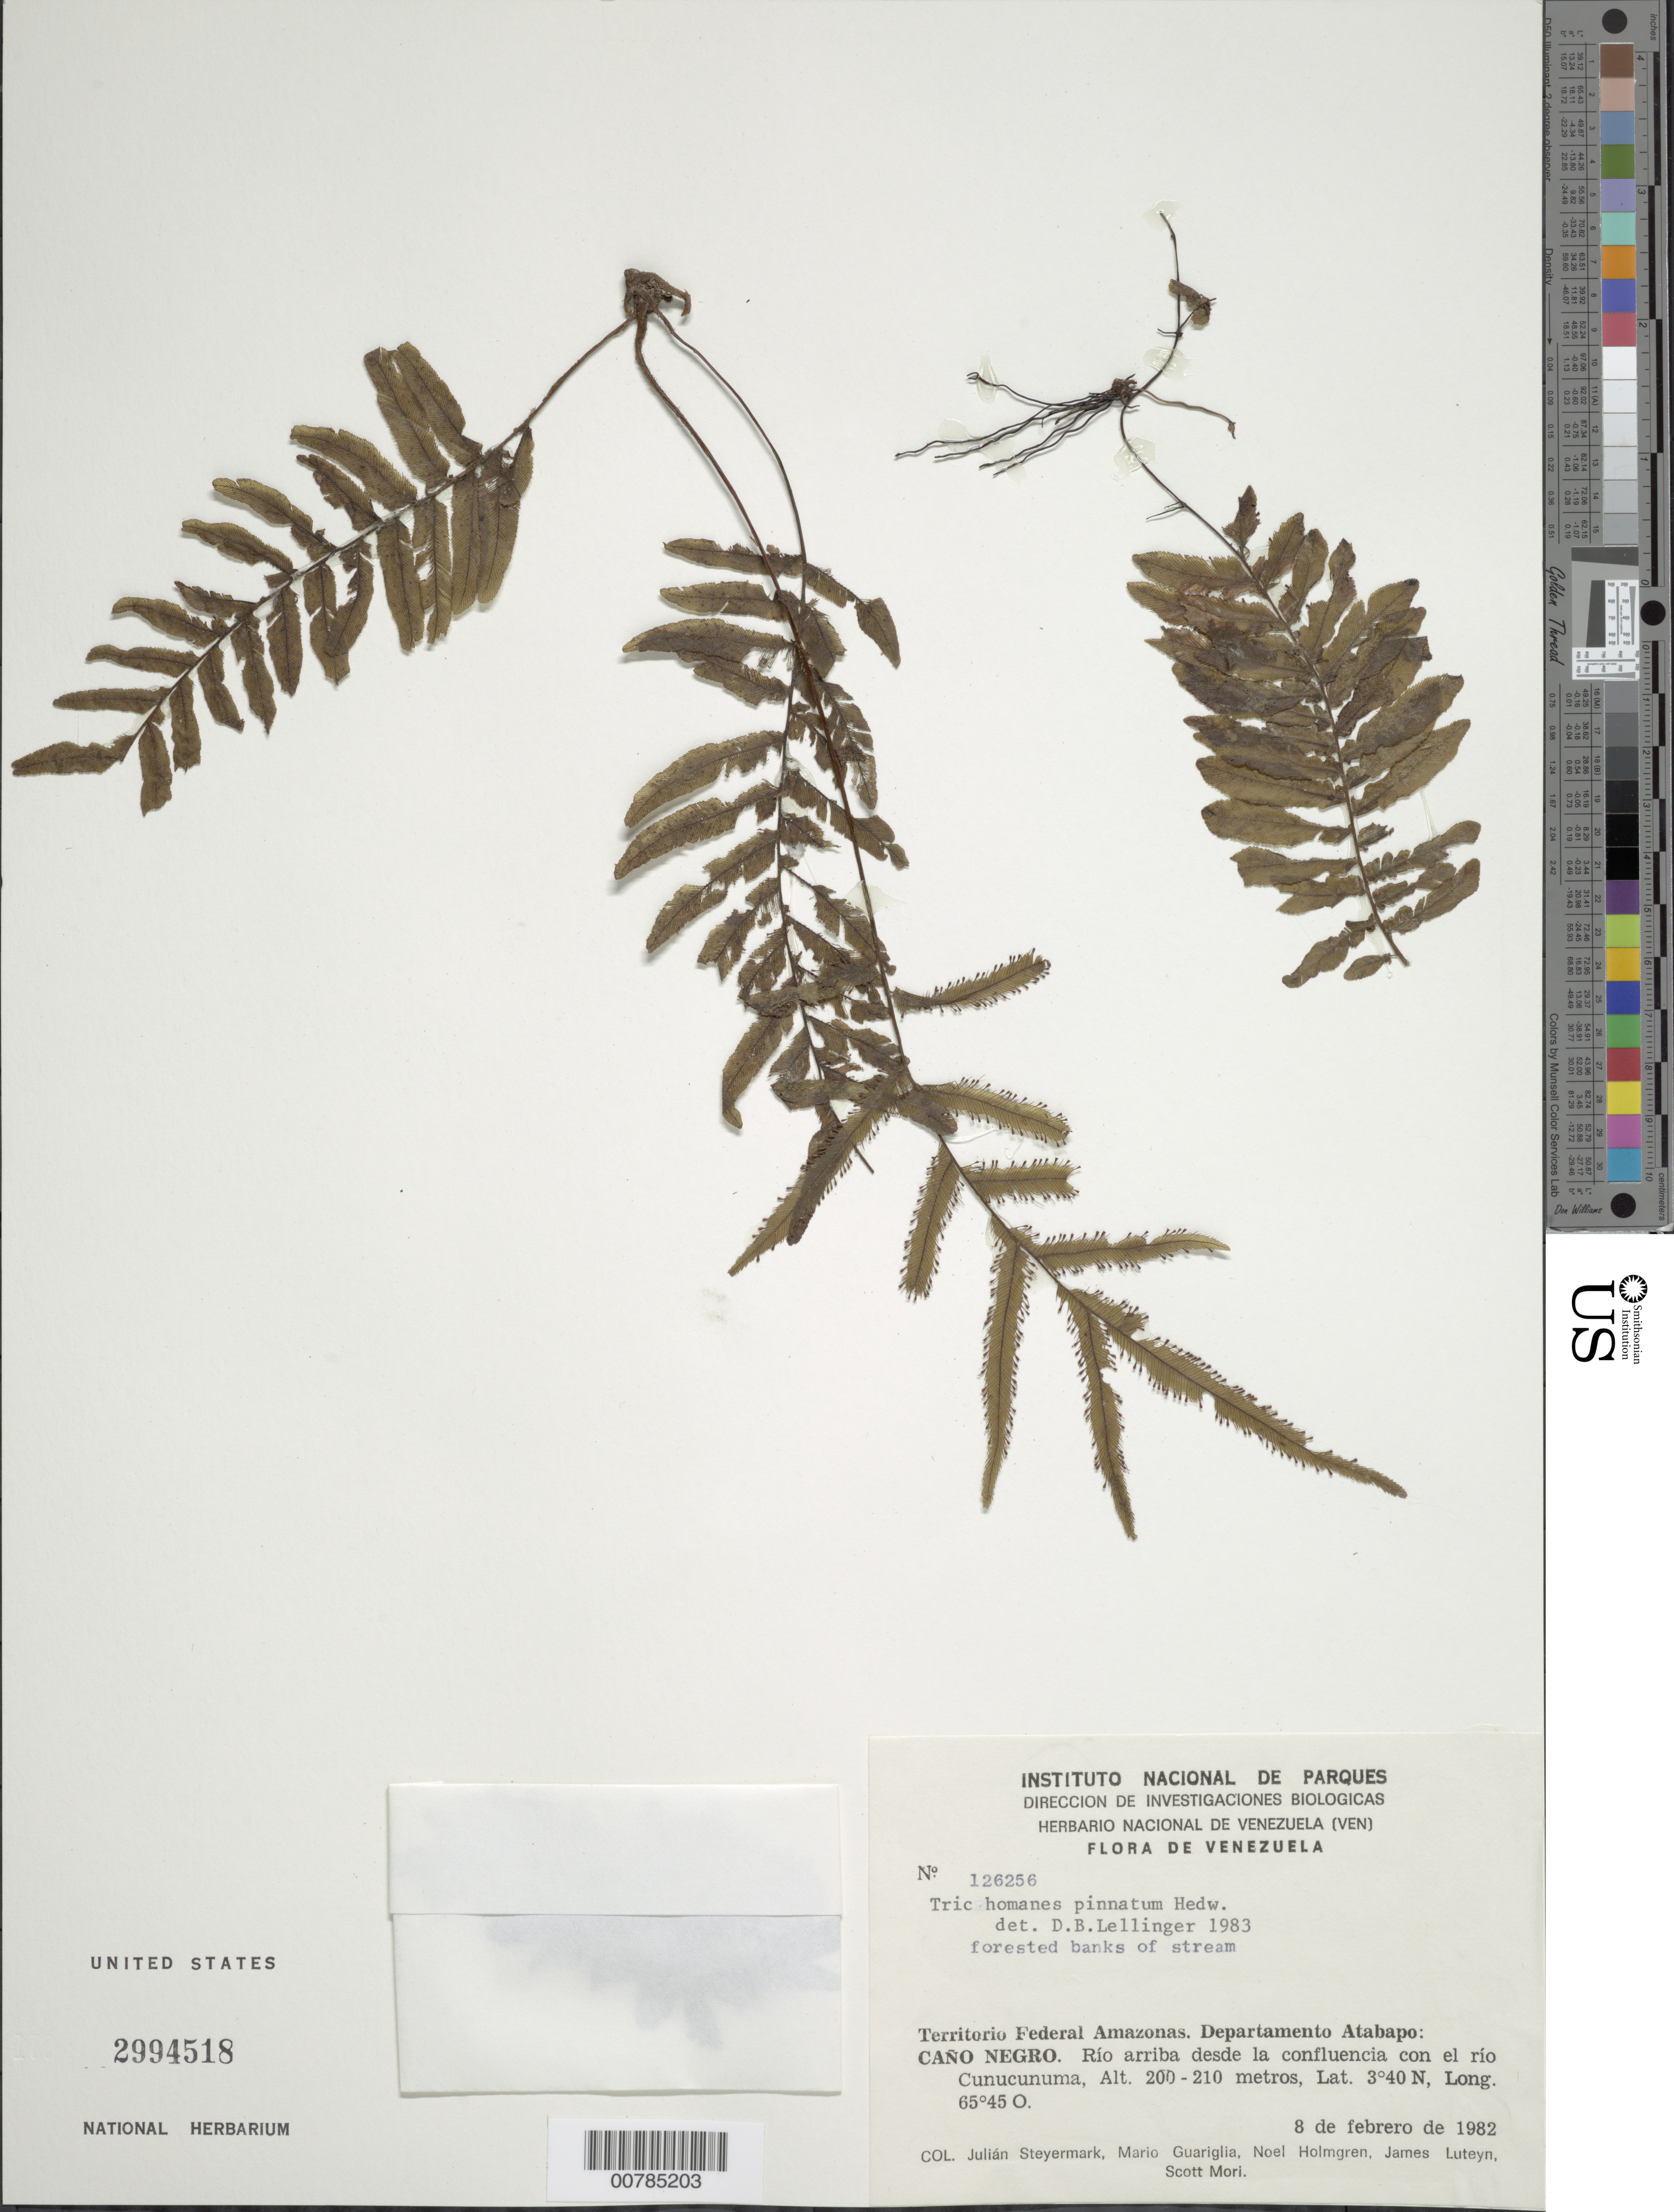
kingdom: Plantae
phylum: Tracheophyta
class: Polypodiopsida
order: Hymenophyllales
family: Hymenophyllaceae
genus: Trichomanes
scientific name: Trichomanes pinnatum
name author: Hedw.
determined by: Lellinger, David B., (BOT), Smithsonian Institution - National Museum of Natural History (UNITED STATES)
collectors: J. Steyermark, M. Guariglia P., N. H. Holmgren, J. L. Luteyn & S. Mori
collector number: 126256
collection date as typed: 8-Feb-82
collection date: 1982-02-08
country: Venezuela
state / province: Amazonas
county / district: Atabapo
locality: Caño Negro, río arriba desde la confluencia con el río Cunucunuma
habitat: Forested banks of stream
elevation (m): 200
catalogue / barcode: US 2994518